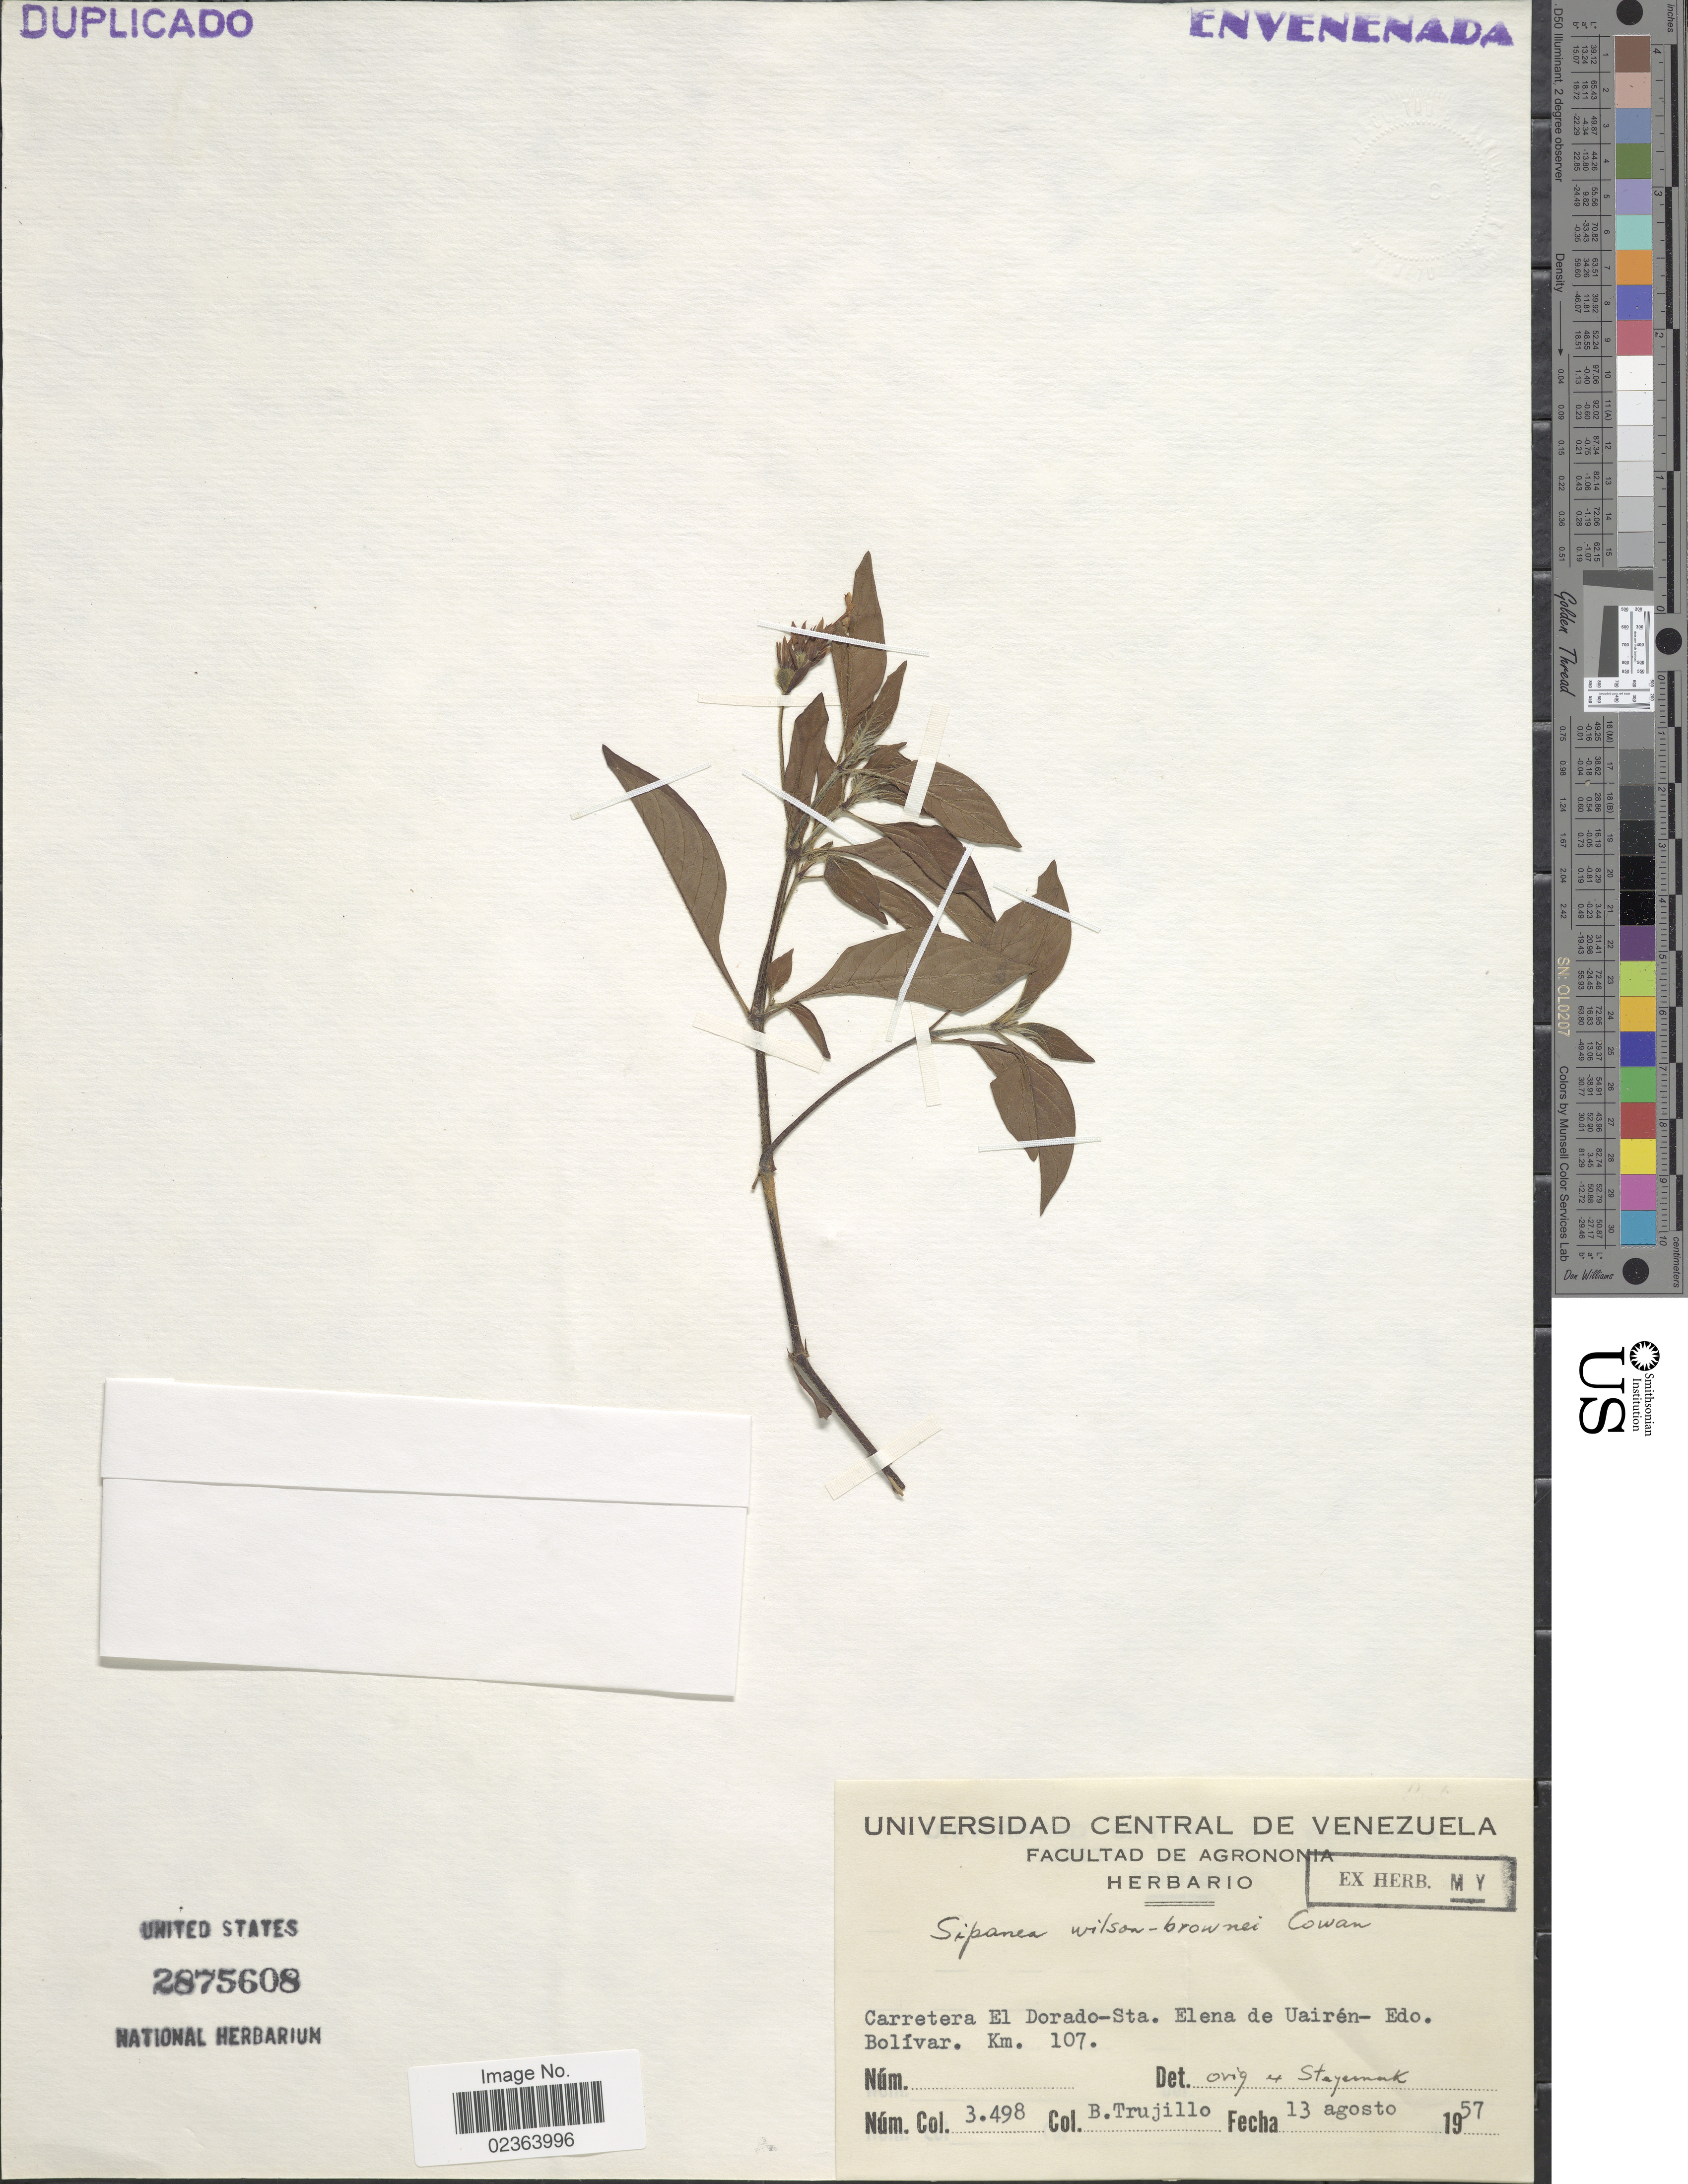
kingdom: Plantae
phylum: Tracheophyta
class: Magnoliopsida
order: Gentianales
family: Rubiaceae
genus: Sipanea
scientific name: Sipanea wilson-brownei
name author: R.S. Cowan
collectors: B. Trujillo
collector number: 3498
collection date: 1957-08-13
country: Venezuela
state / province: Bolivar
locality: Carretera El Dorado-Sta. Elena de Uairen, Edo. Bolivar, Km. 107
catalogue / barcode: US 2875608